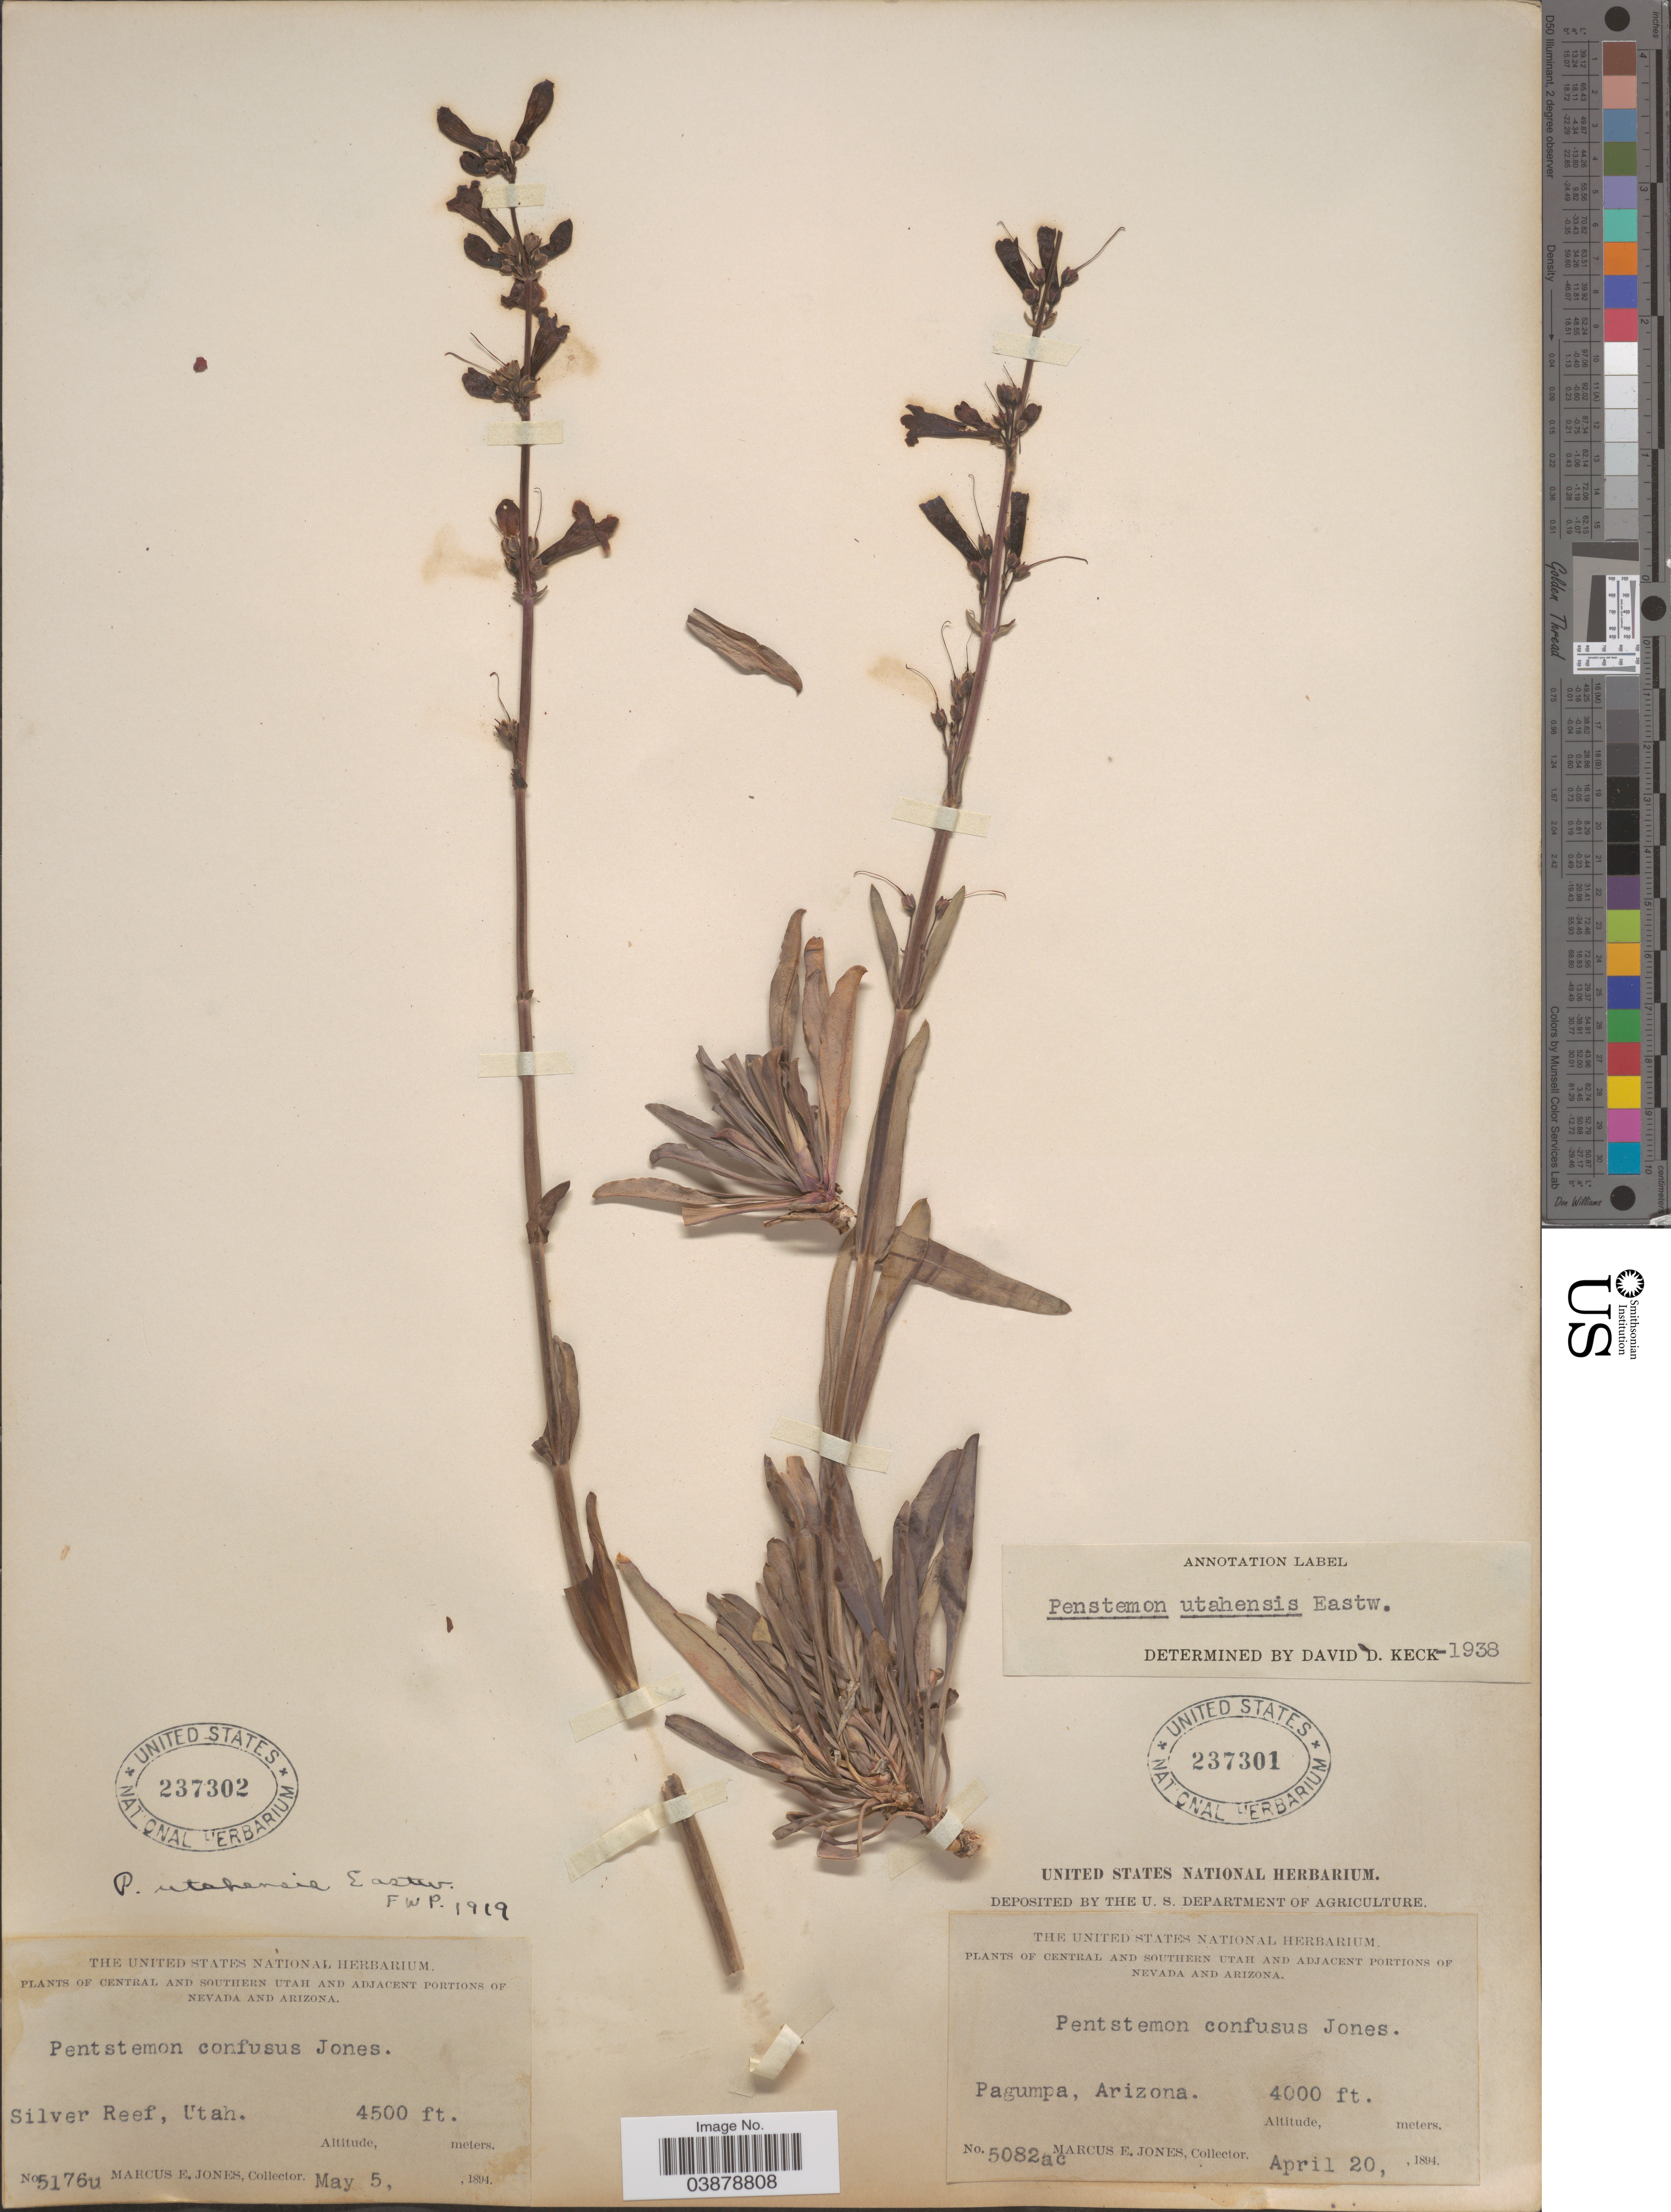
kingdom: Plantae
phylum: Tracheophyta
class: Magnoliopsida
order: Lamiales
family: Plantaginaceae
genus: Penstemon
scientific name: Penstemon utahensis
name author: Eastw.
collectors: M. E. Jones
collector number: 5082ac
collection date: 1894-04-20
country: United States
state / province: Arizona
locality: Adjacent portions of Arizona. Pagumpa.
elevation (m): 1219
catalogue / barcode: US 237301